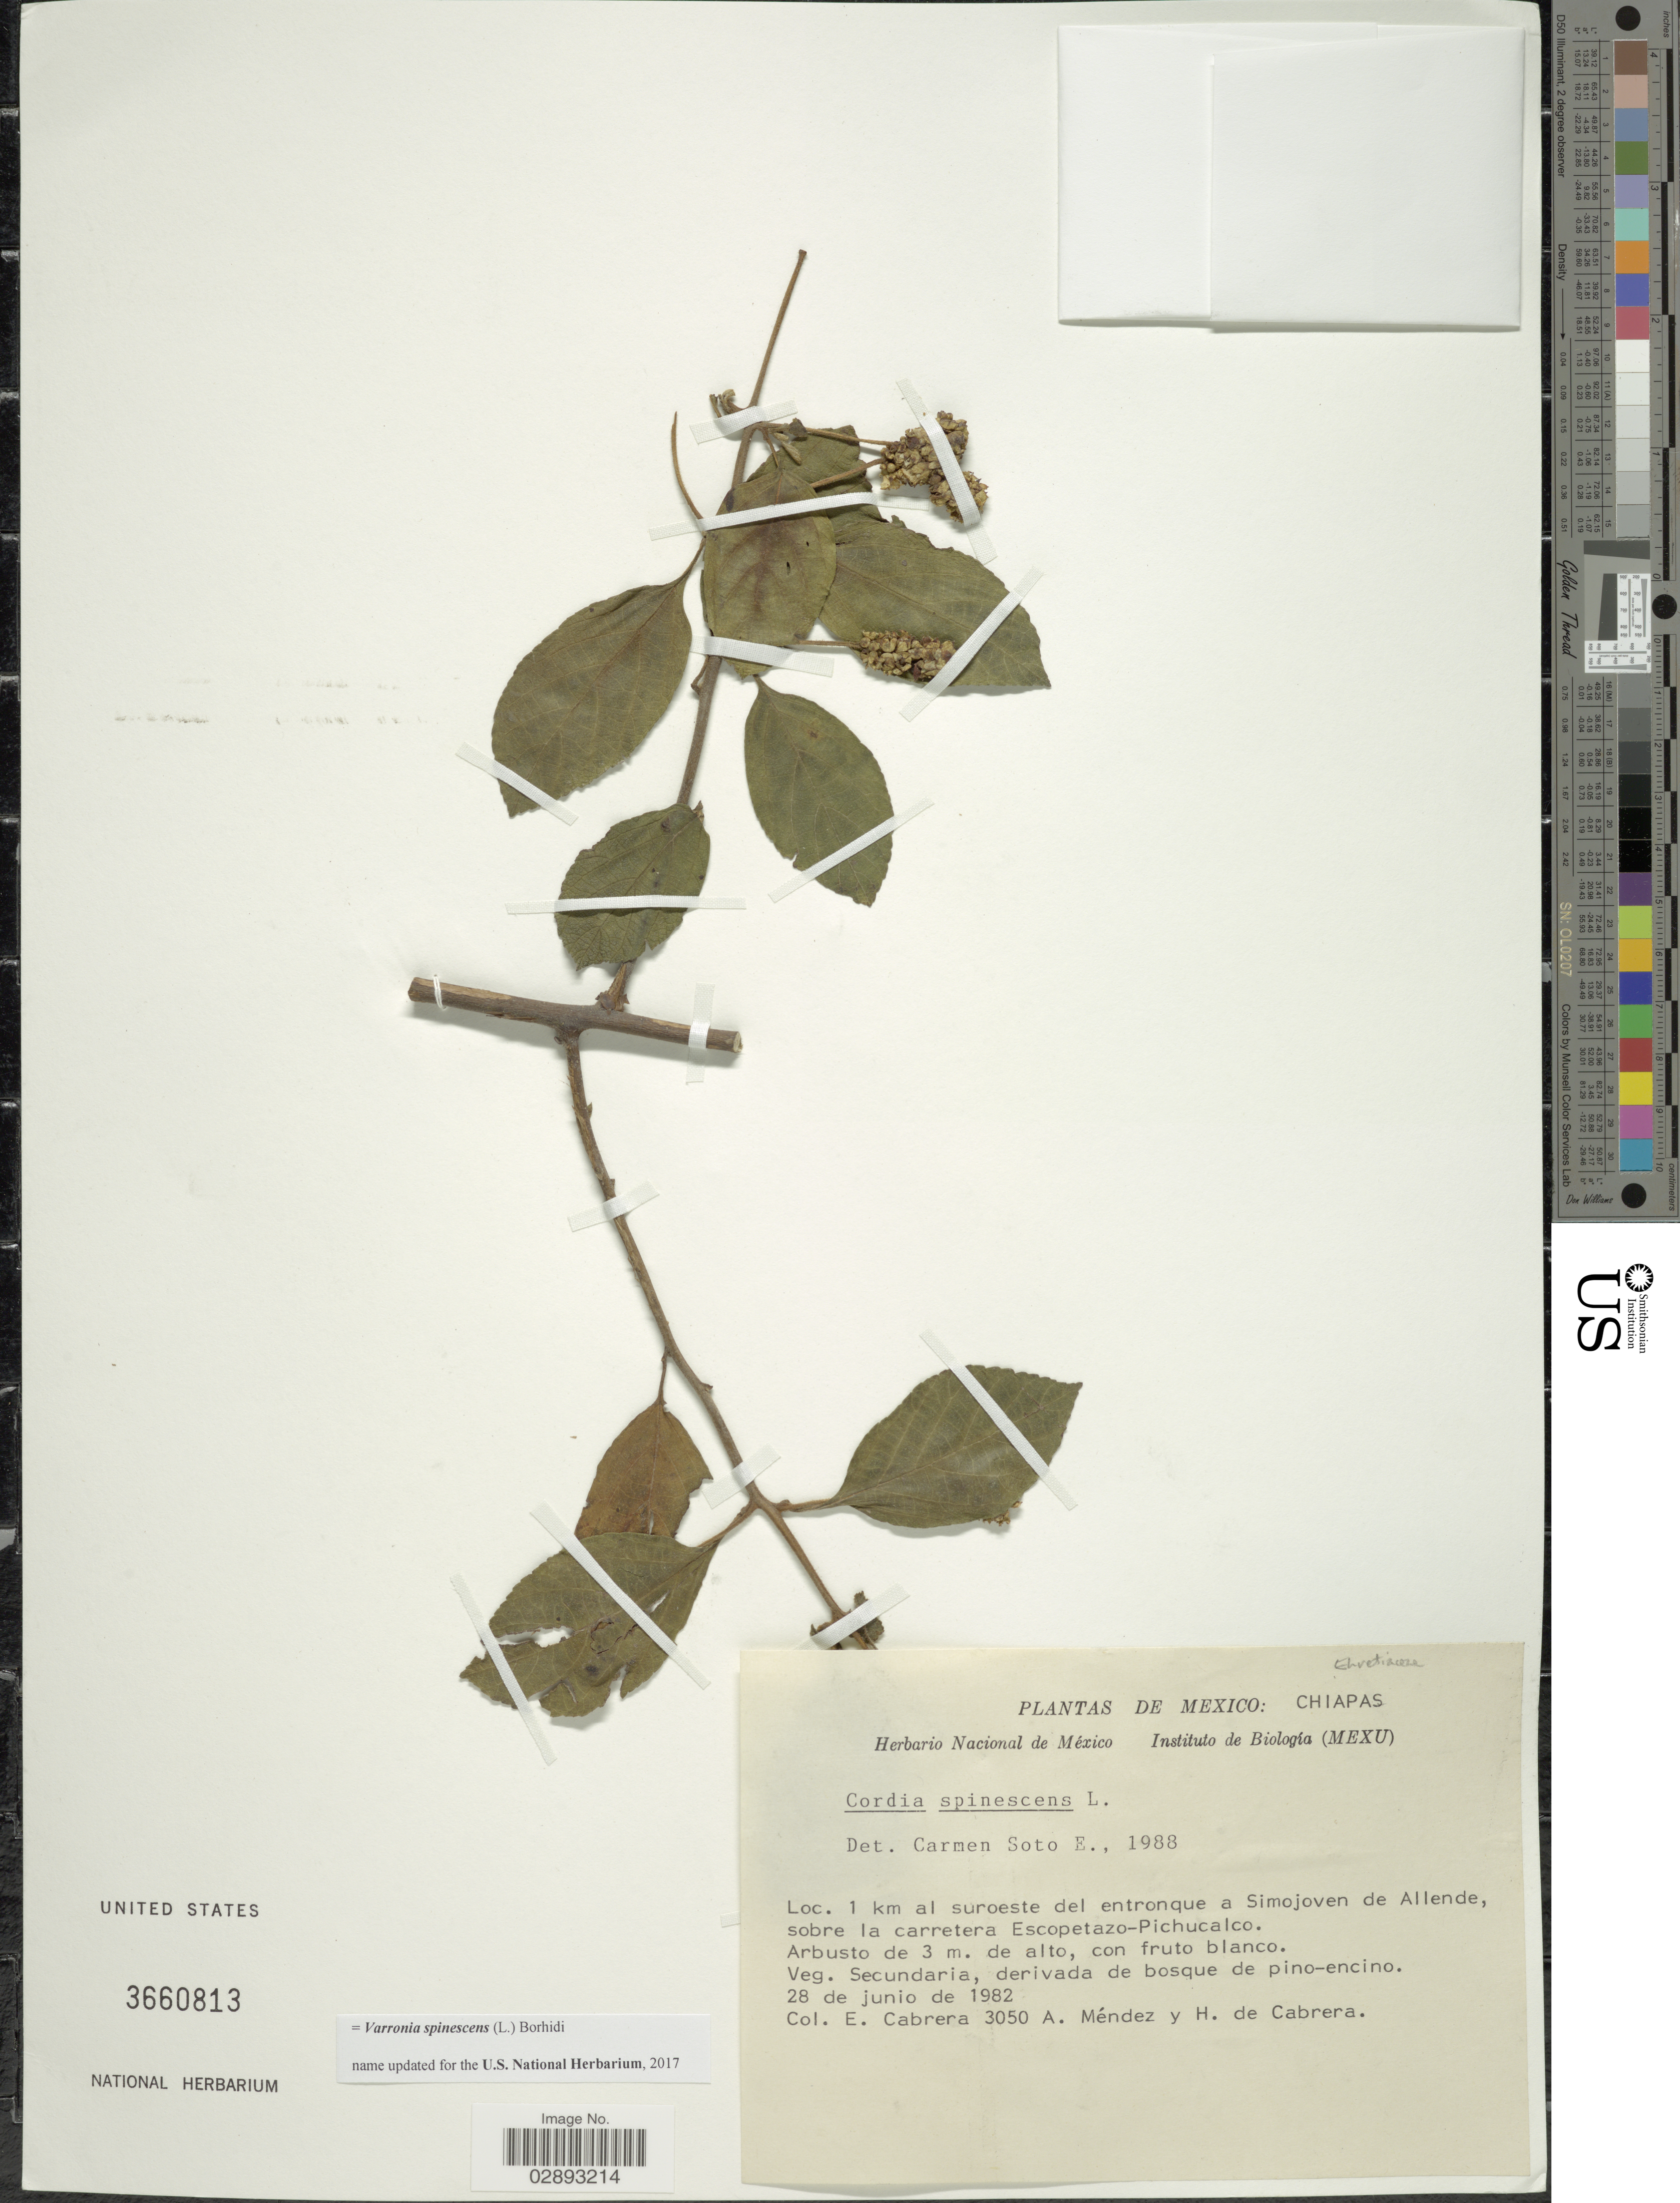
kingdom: Plantae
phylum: Tracheophyta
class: Magnoliopsida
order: Boraginales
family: Cordiaceae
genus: Varronia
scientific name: Varronia spinescens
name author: (L.) Borhidi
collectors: E. Cabrera, A. Mendez & H. de Cabrera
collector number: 3050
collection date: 1982-06-28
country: Mexico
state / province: Chiapas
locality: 1 km al suroeste del entronque a Simojoven de Allende, sobre la carretera Escopetazo-Pichucalco.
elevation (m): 3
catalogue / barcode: US 3660813